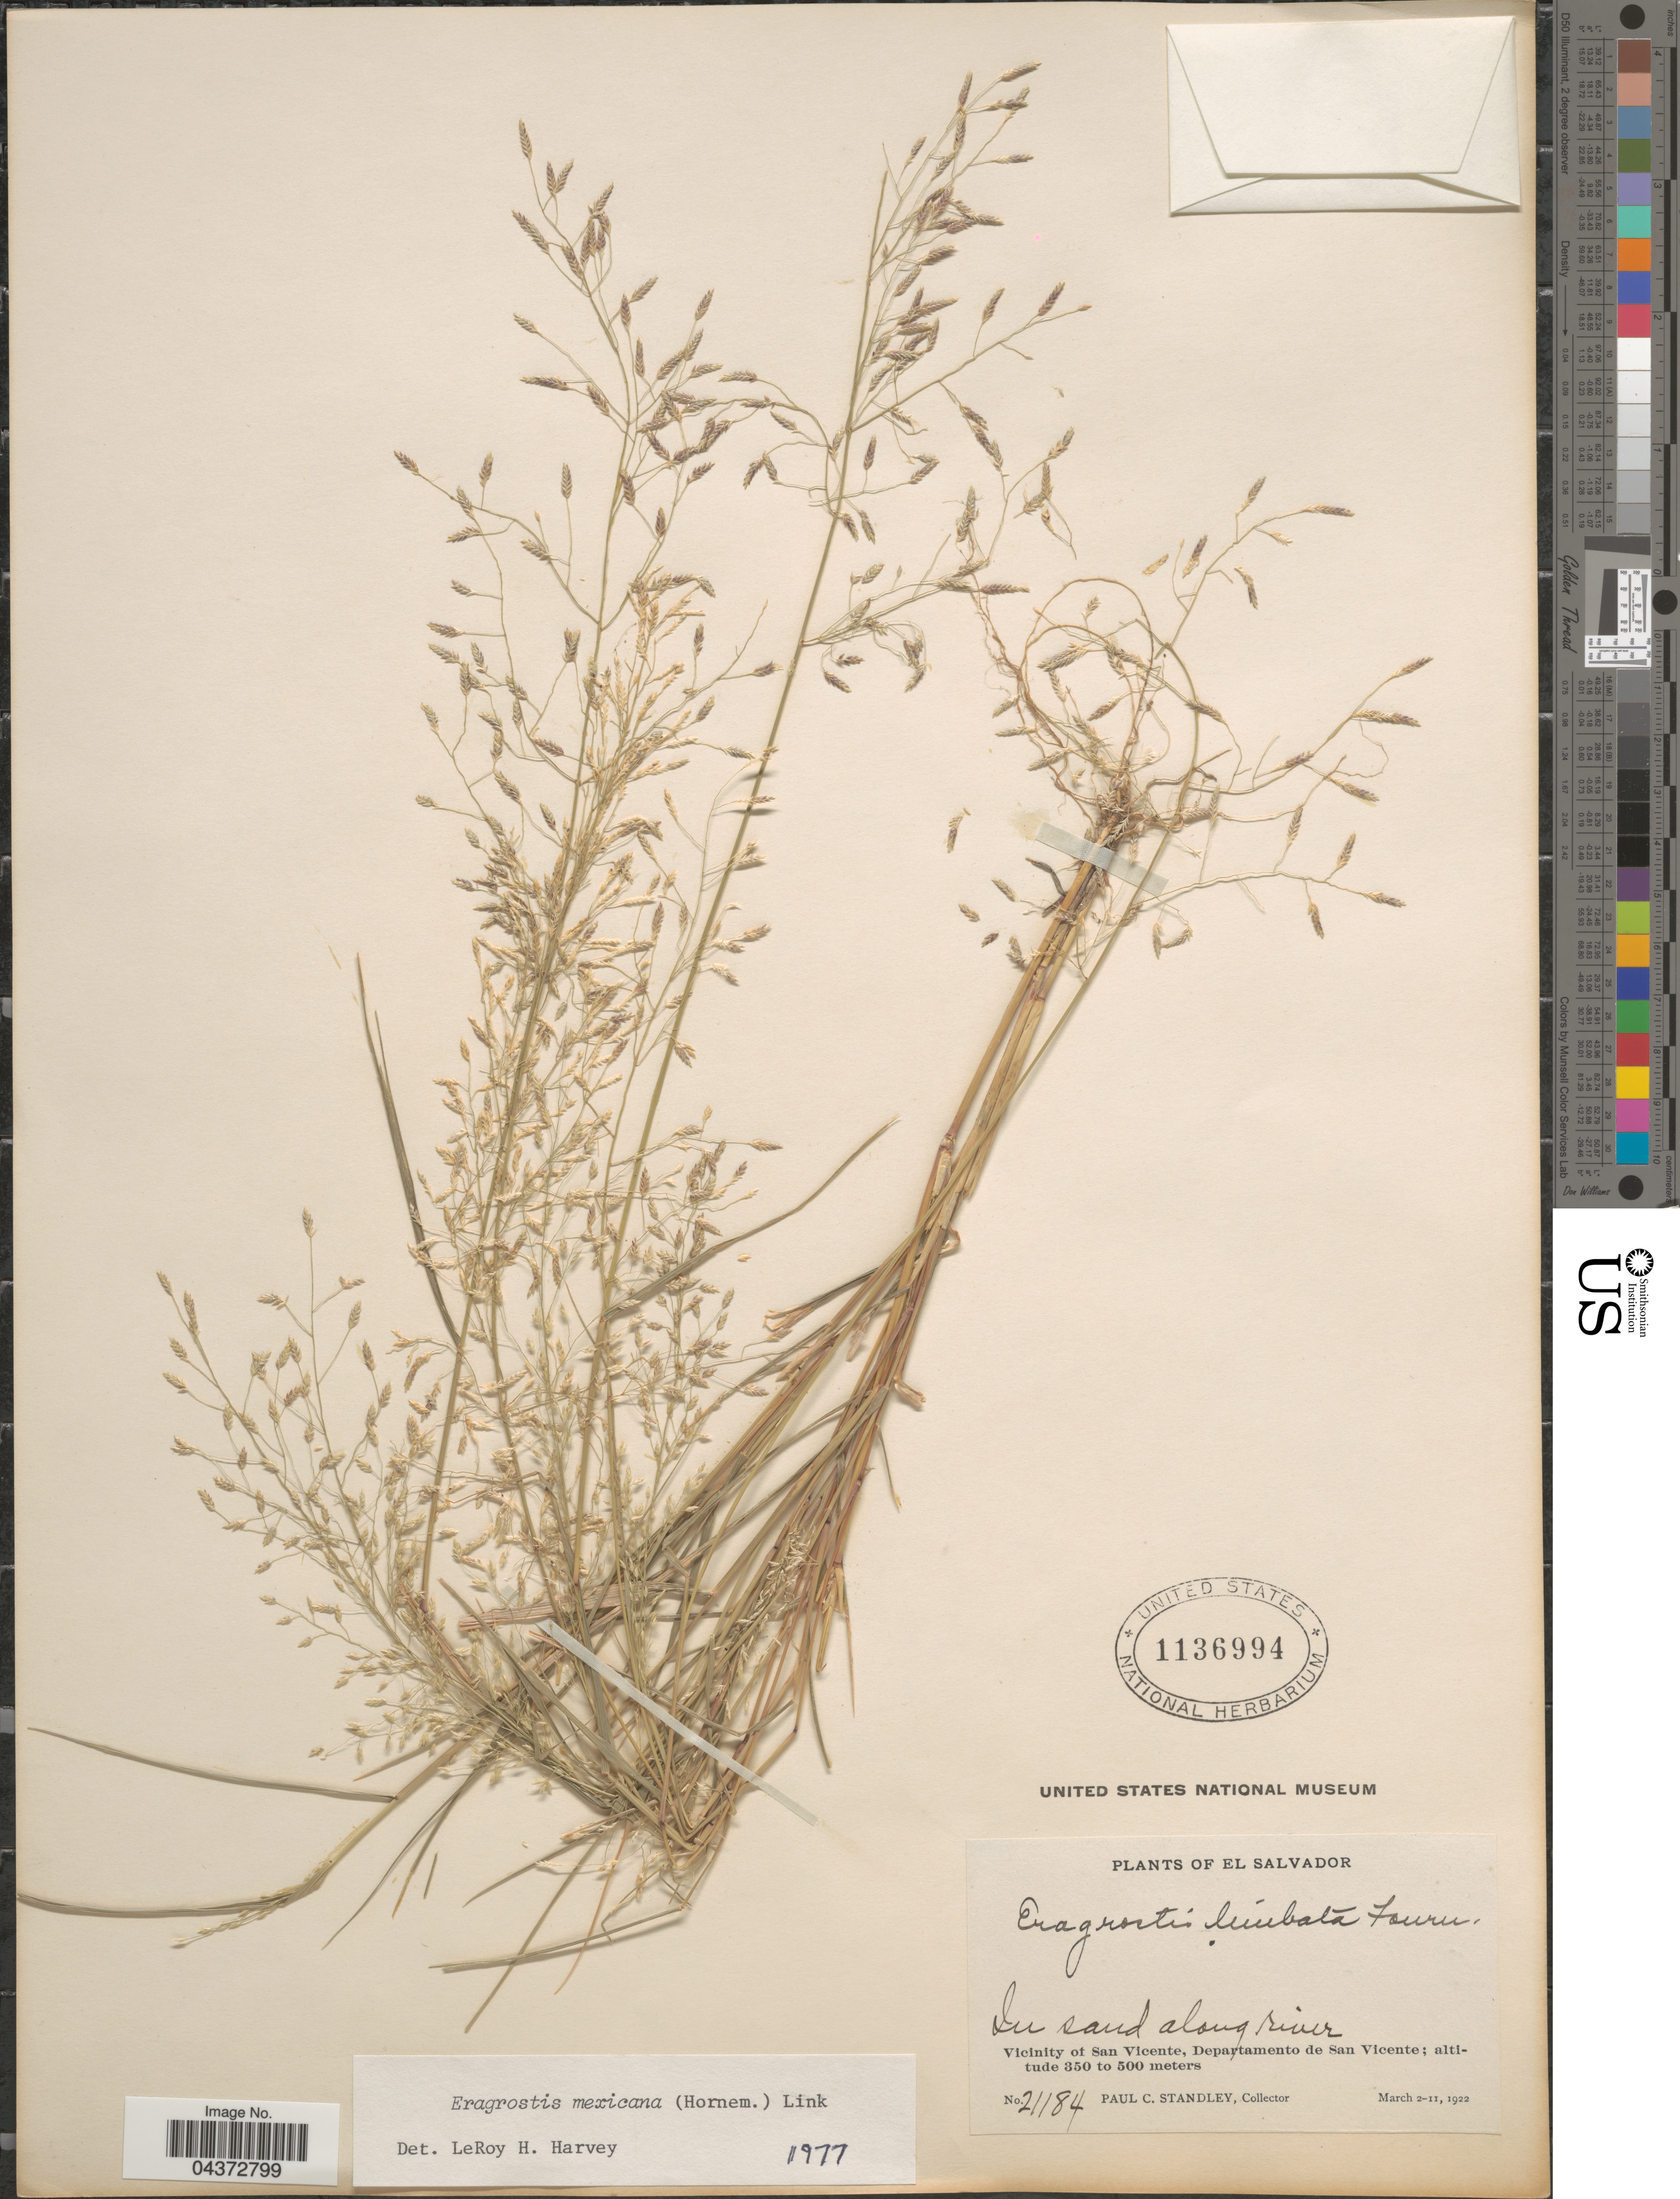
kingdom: Plantae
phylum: Tracheophyta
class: Liliopsida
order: Poales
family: Poaceae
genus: Eragrostis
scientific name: Eragrostis mexicana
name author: (Hornem.) Link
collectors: P. C. Standley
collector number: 21184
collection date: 1922-03-02/1922-03-11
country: El Salvador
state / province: San Vincente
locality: Vicinity of San Vicente, Departamento de San Vicente.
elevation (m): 350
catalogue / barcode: US 1136994